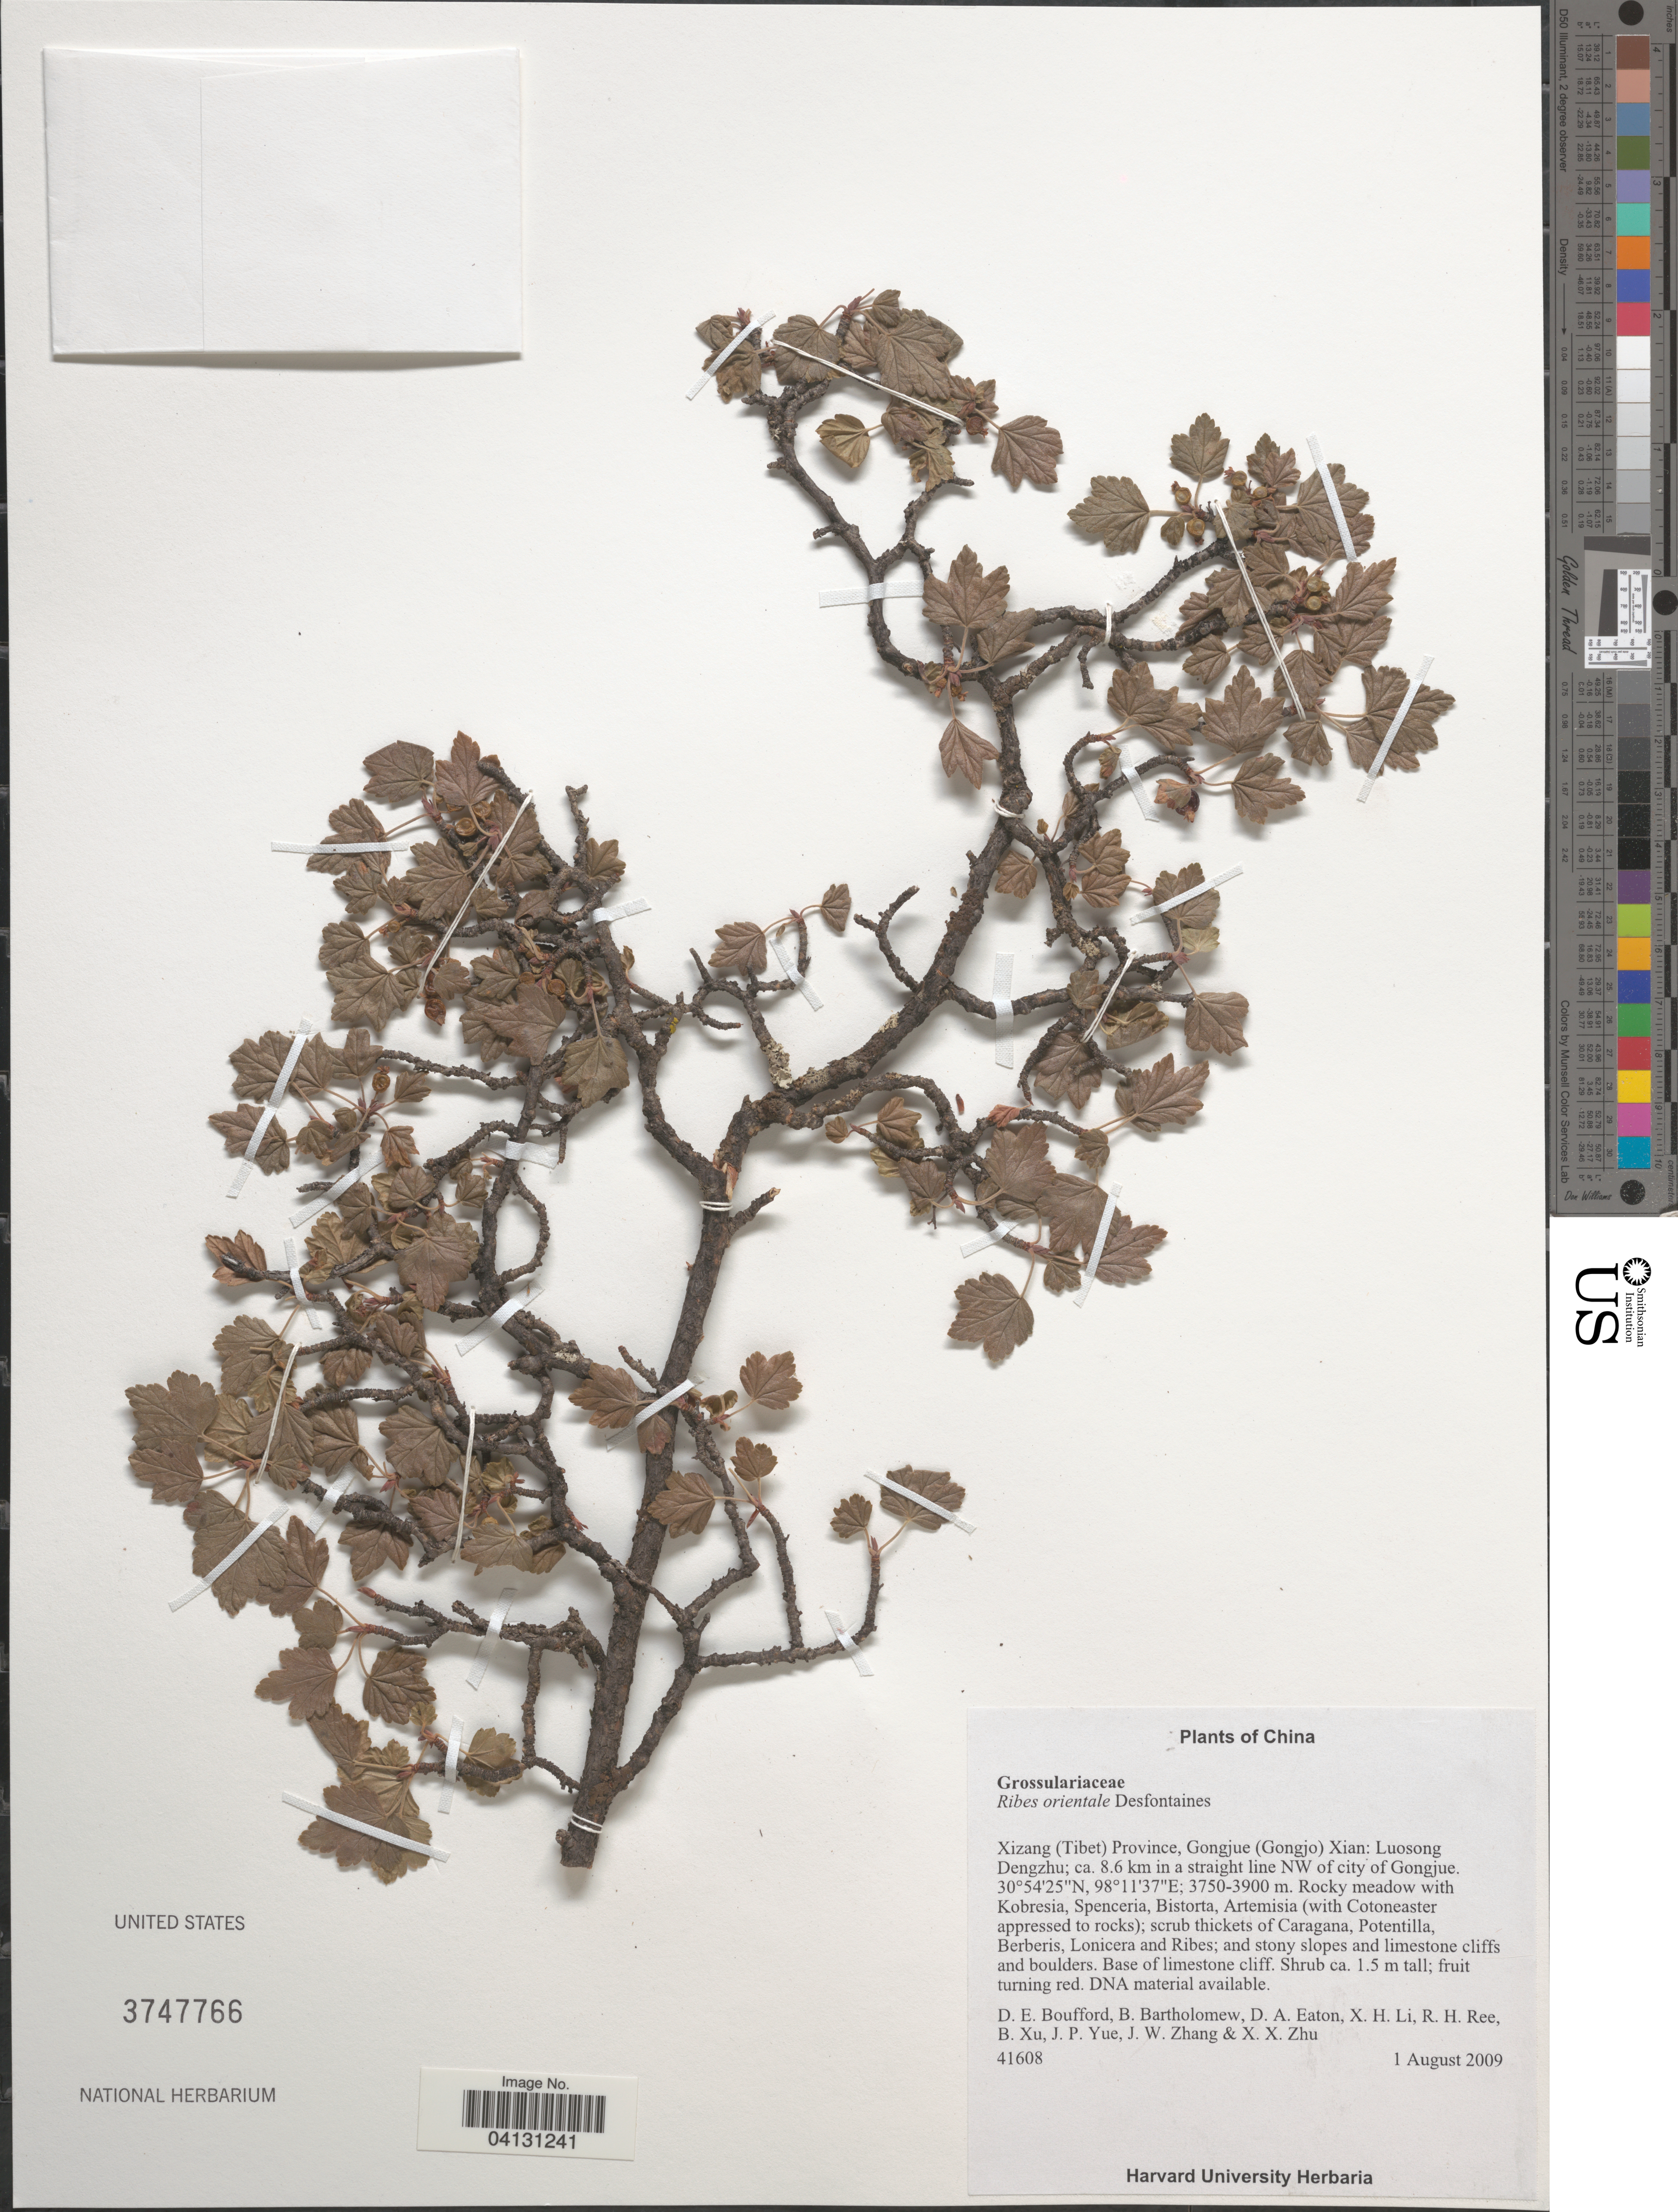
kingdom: Plantae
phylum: Tracheophyta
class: Magnoliopsida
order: Saxifragales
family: Grossulariaceae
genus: Ribes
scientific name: Ribes orientale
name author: Desf.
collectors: D. E. Boufford, B. Bartholomew, D. Eaton, X. Li & et al.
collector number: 41608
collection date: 2009-08-01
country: China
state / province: Xizang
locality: (Tibet), Gongjue (Gongjo) Xian: Luosong Dengzhu; ca. 8.6 km in a straight line NW of city of Gongjue.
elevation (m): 3750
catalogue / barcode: US 3747766